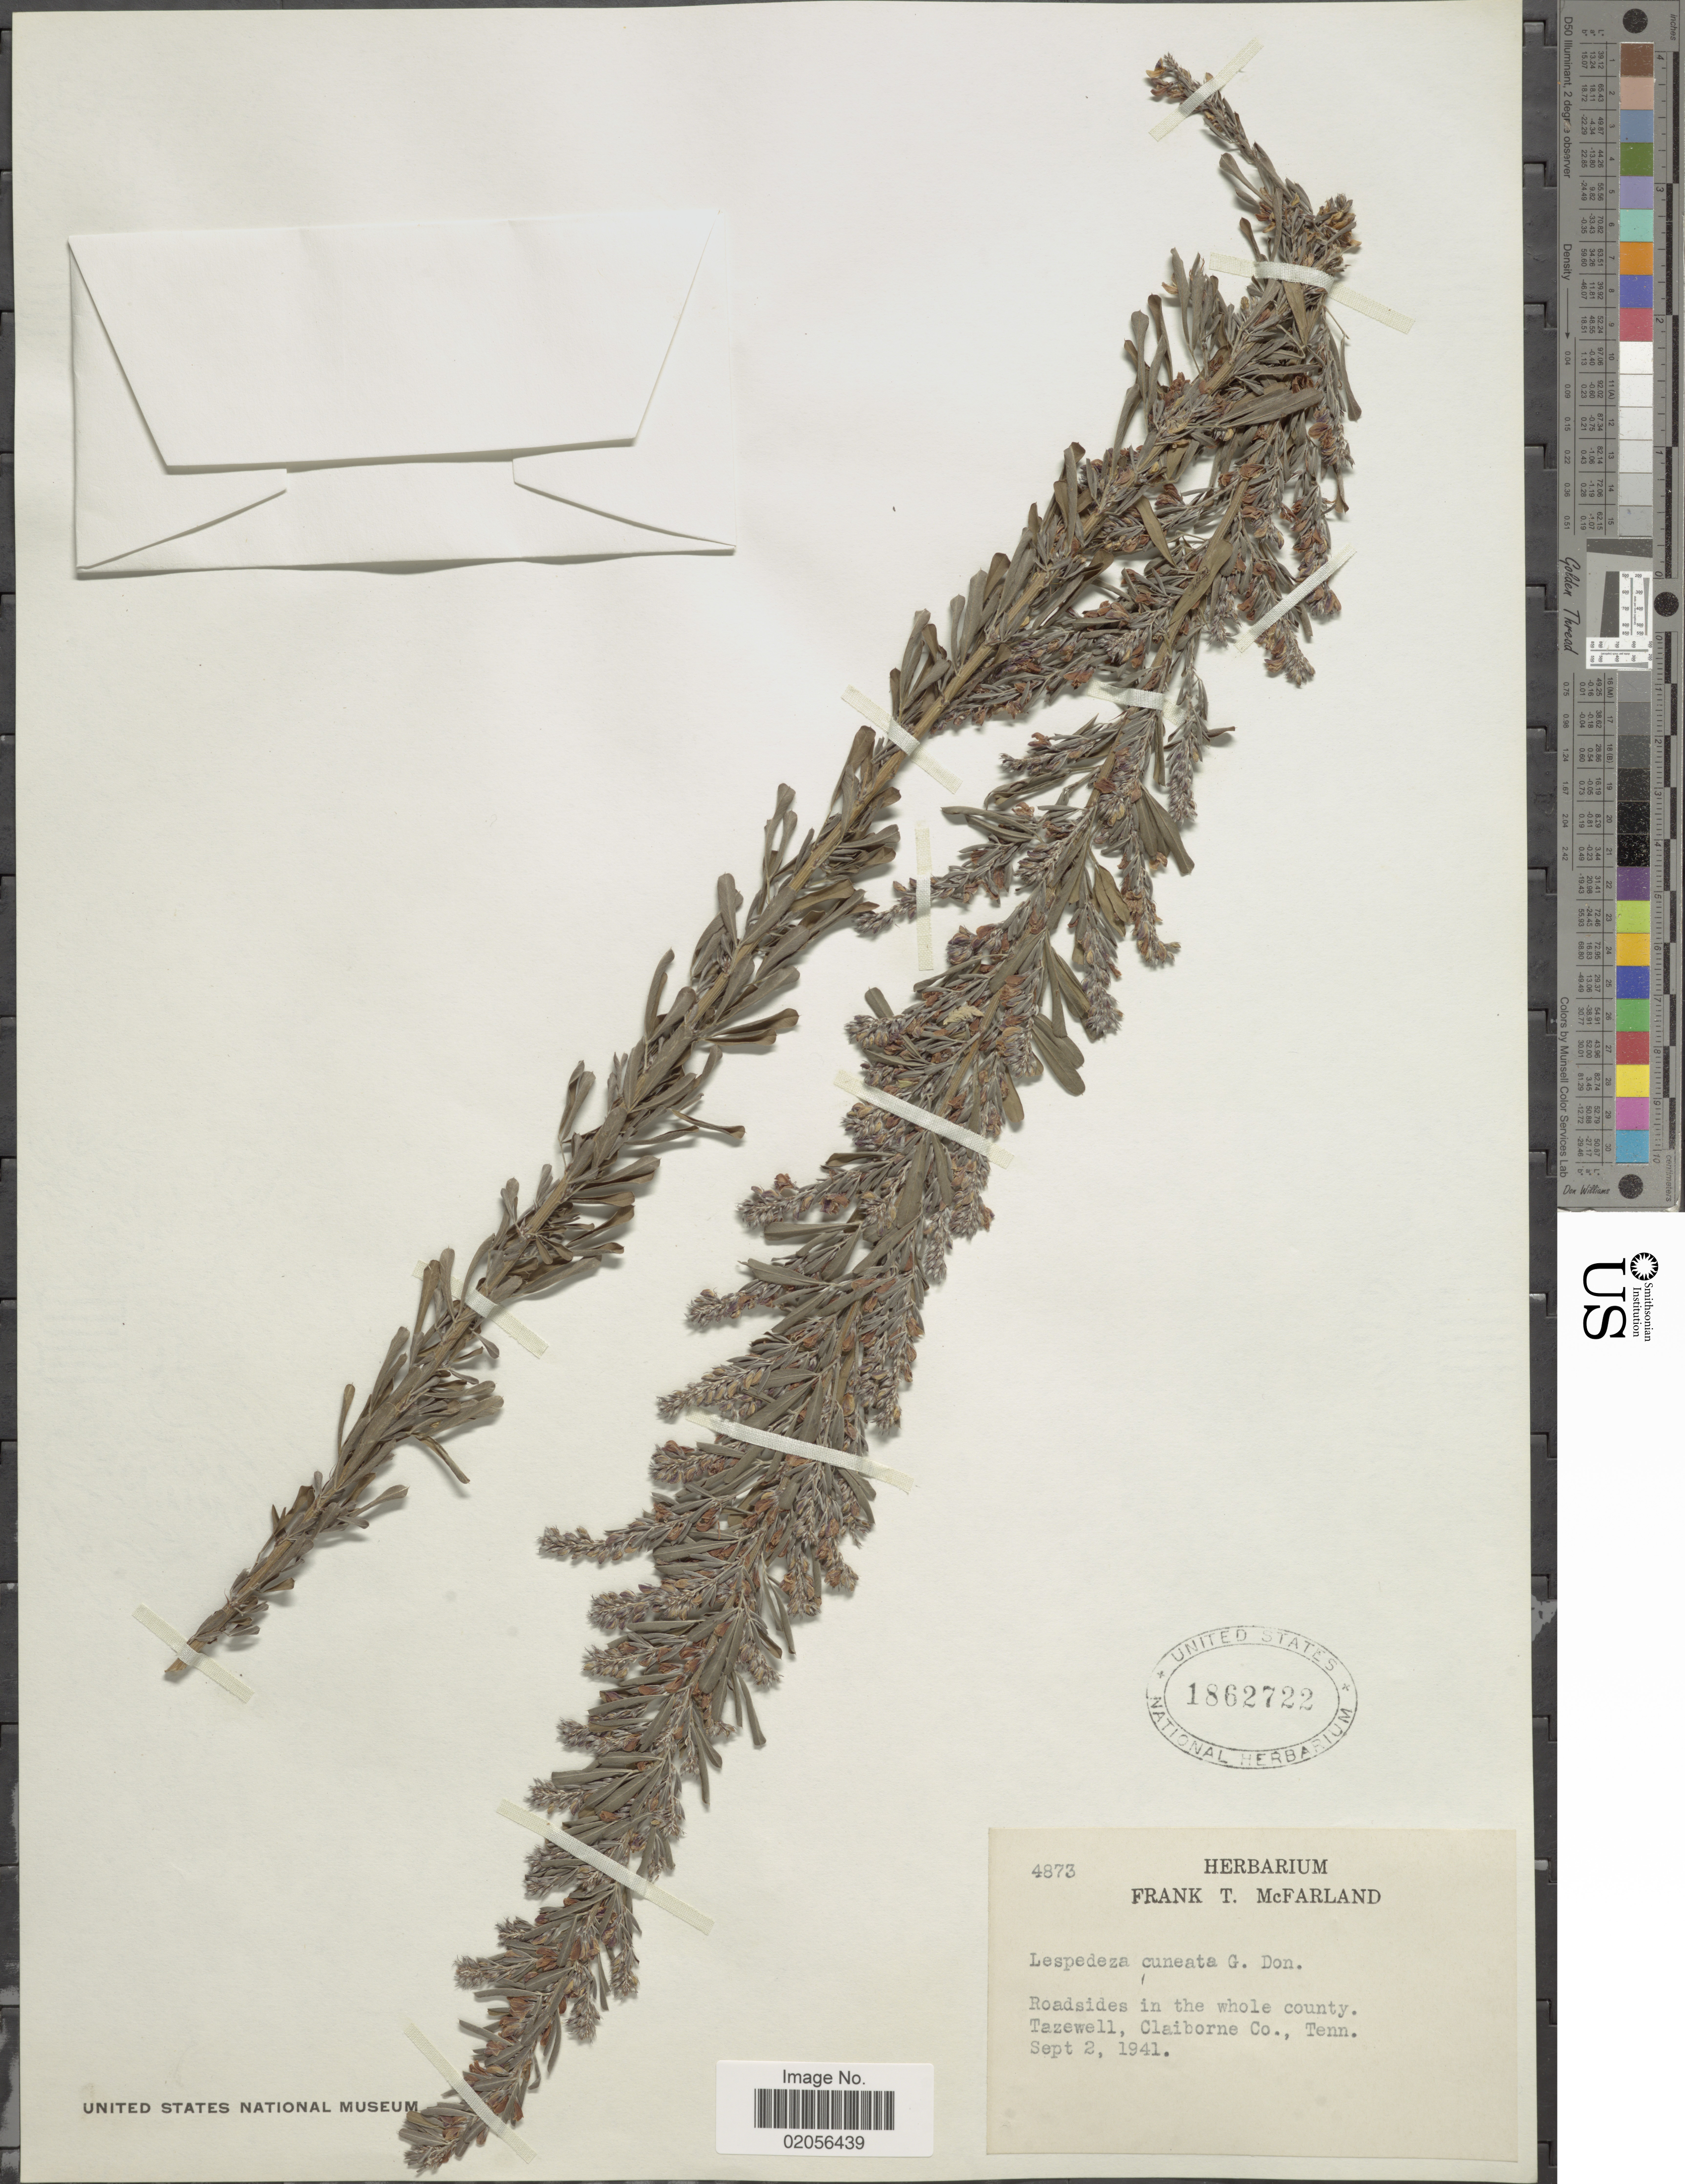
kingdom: Plantae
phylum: Tracheophyta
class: Magnoliopsida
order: Fabales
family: Fabaceae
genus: Lespedeza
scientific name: Lespedeza cuneata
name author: (Dum. Cours.) G. Don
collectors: F. McFarland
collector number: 4873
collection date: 1941-09-02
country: United States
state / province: Tennessee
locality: Roadside in the whole county. Tazewell, Caliborne Co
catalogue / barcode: US 1862722